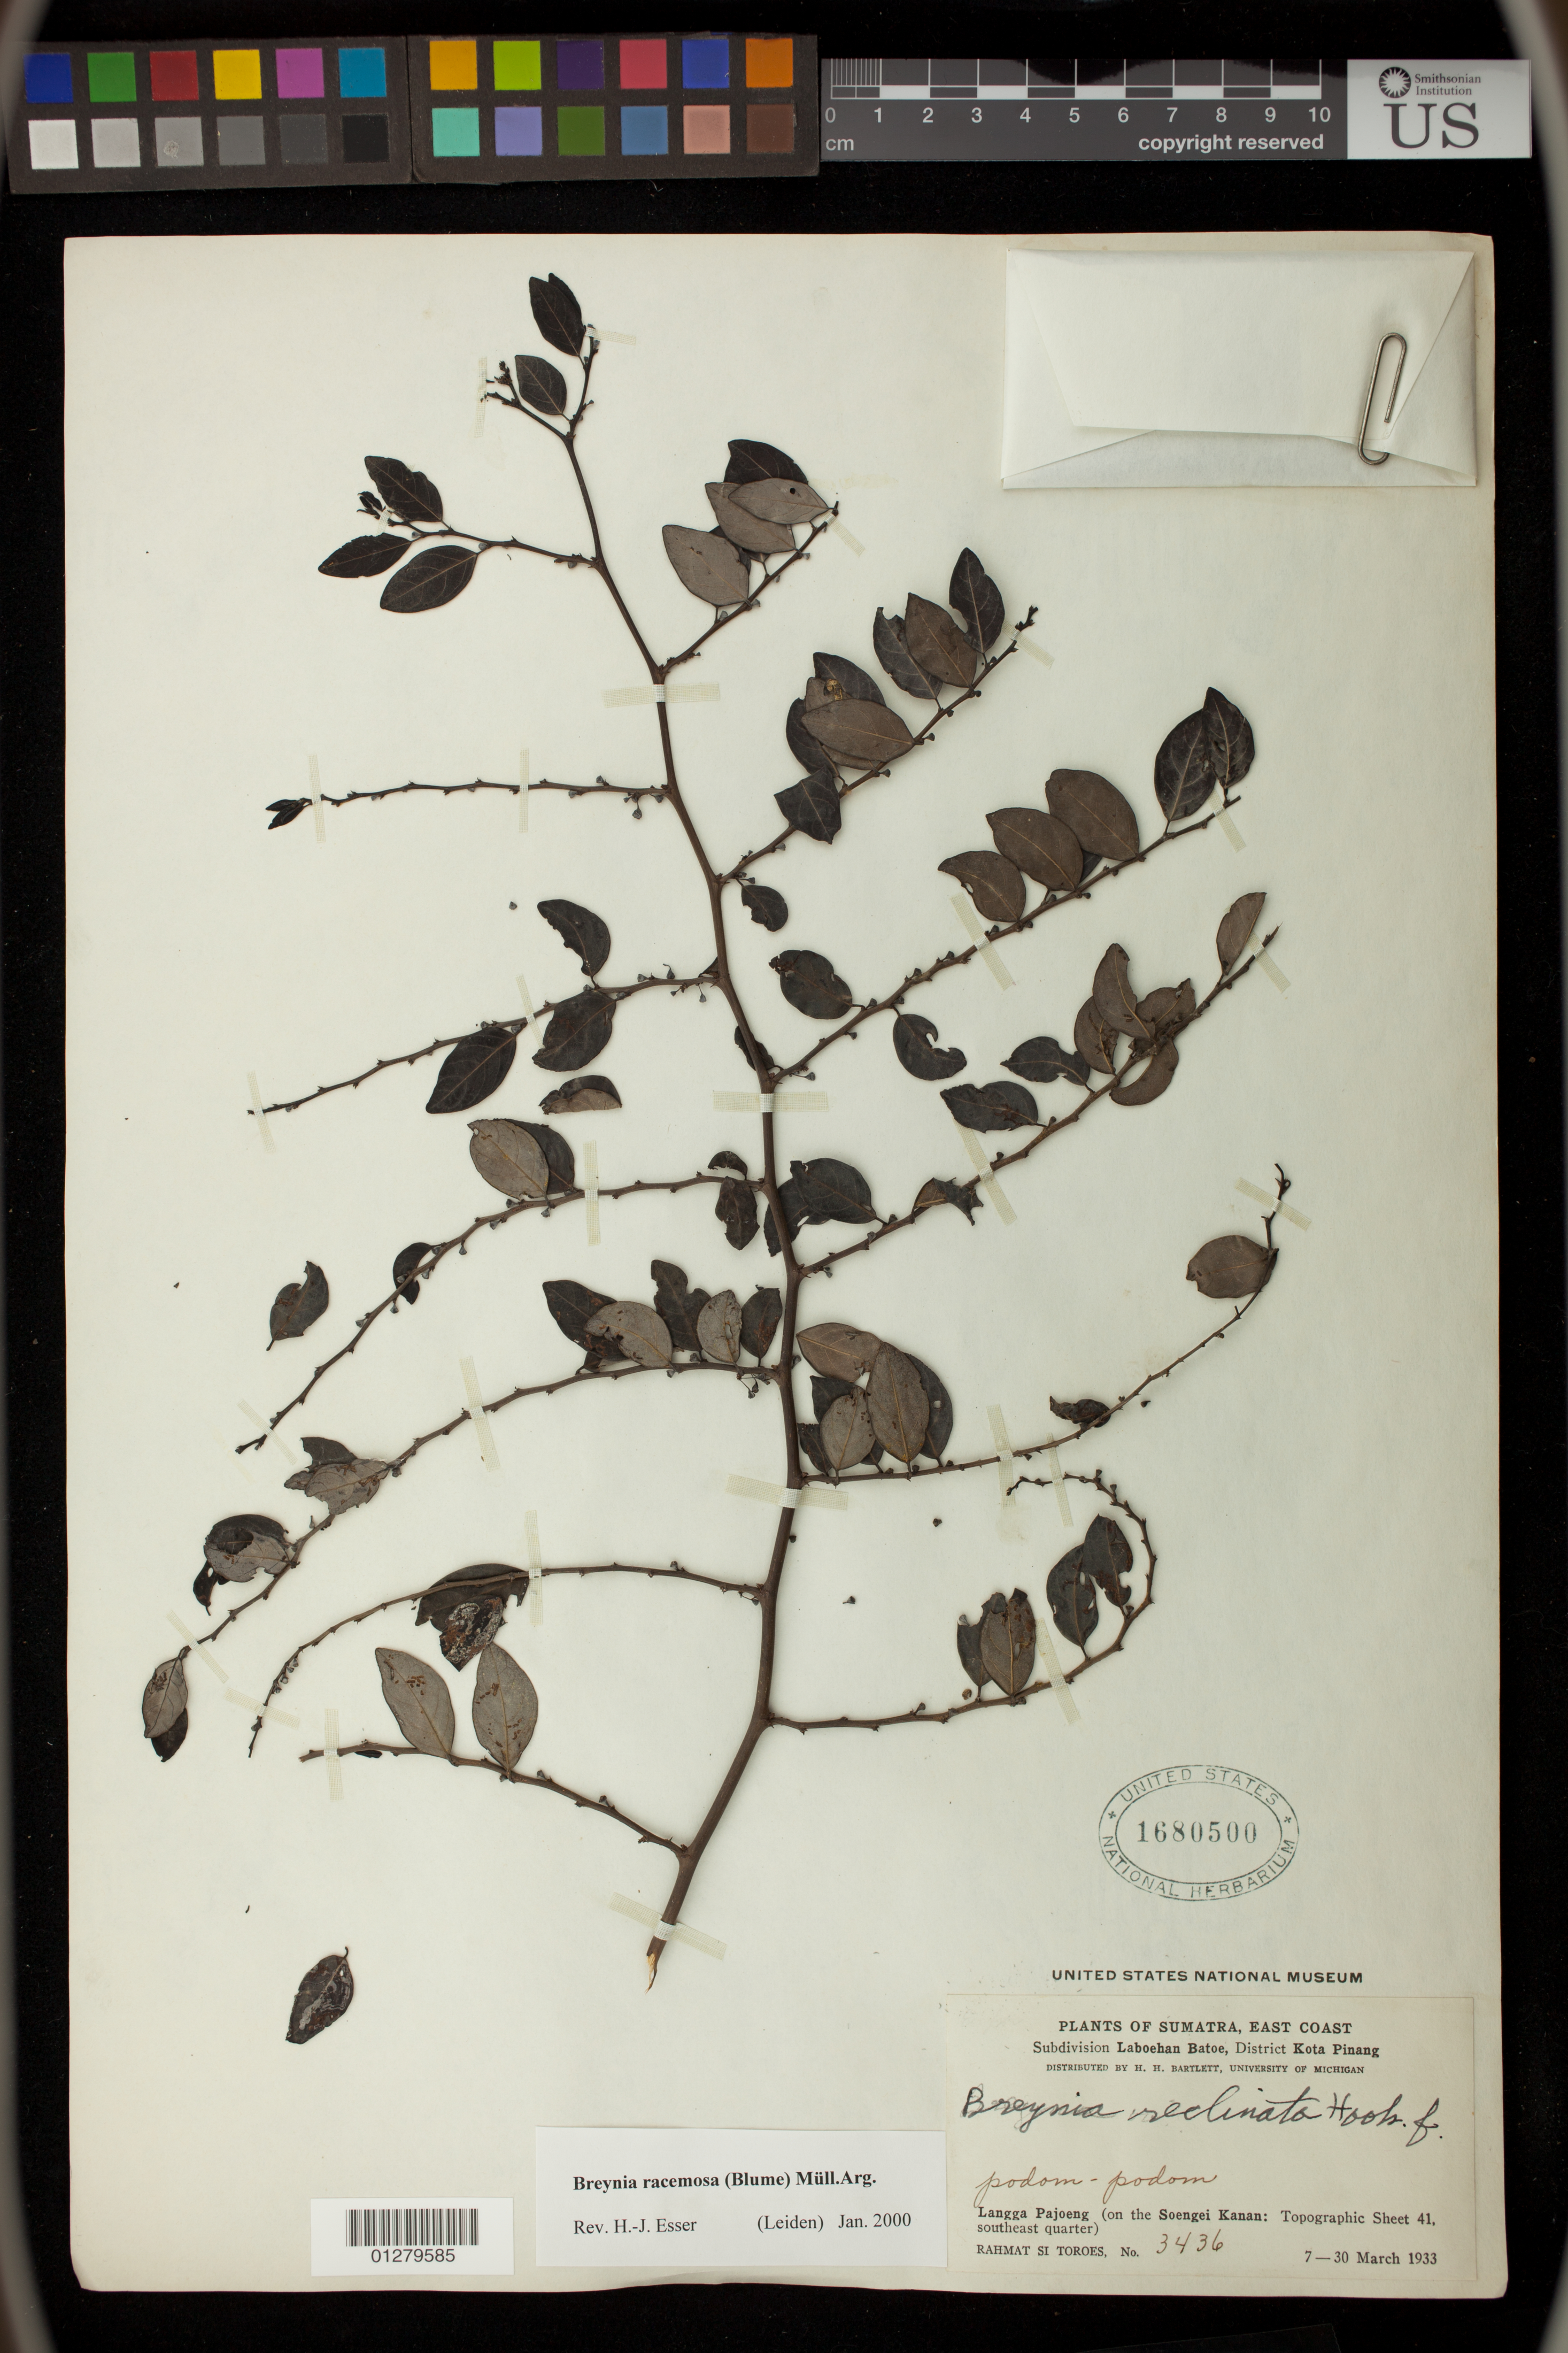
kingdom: Plantae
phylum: Tracheophyta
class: Magnoliopsida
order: Malpighiales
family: Phyllanthaceae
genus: Phyllanthus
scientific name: Phyllanthus reclinatus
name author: Roxb.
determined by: Wagner, W. L., (BOT), Smithsonian Institution - National Museum of Natural History (UNITED STATES)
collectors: Rahmat Si Boeea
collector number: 3436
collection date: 1933-03-07/1933-03-30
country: Indonesia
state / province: Sumatra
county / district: Sumatera Utara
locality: Sumatra, East Coast. Langga Pajoeng (on the Soengei Kanan: Topographic Sheet 41, southeast quarter), Laboehan Batoe, Kota Pinang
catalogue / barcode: US 1680500